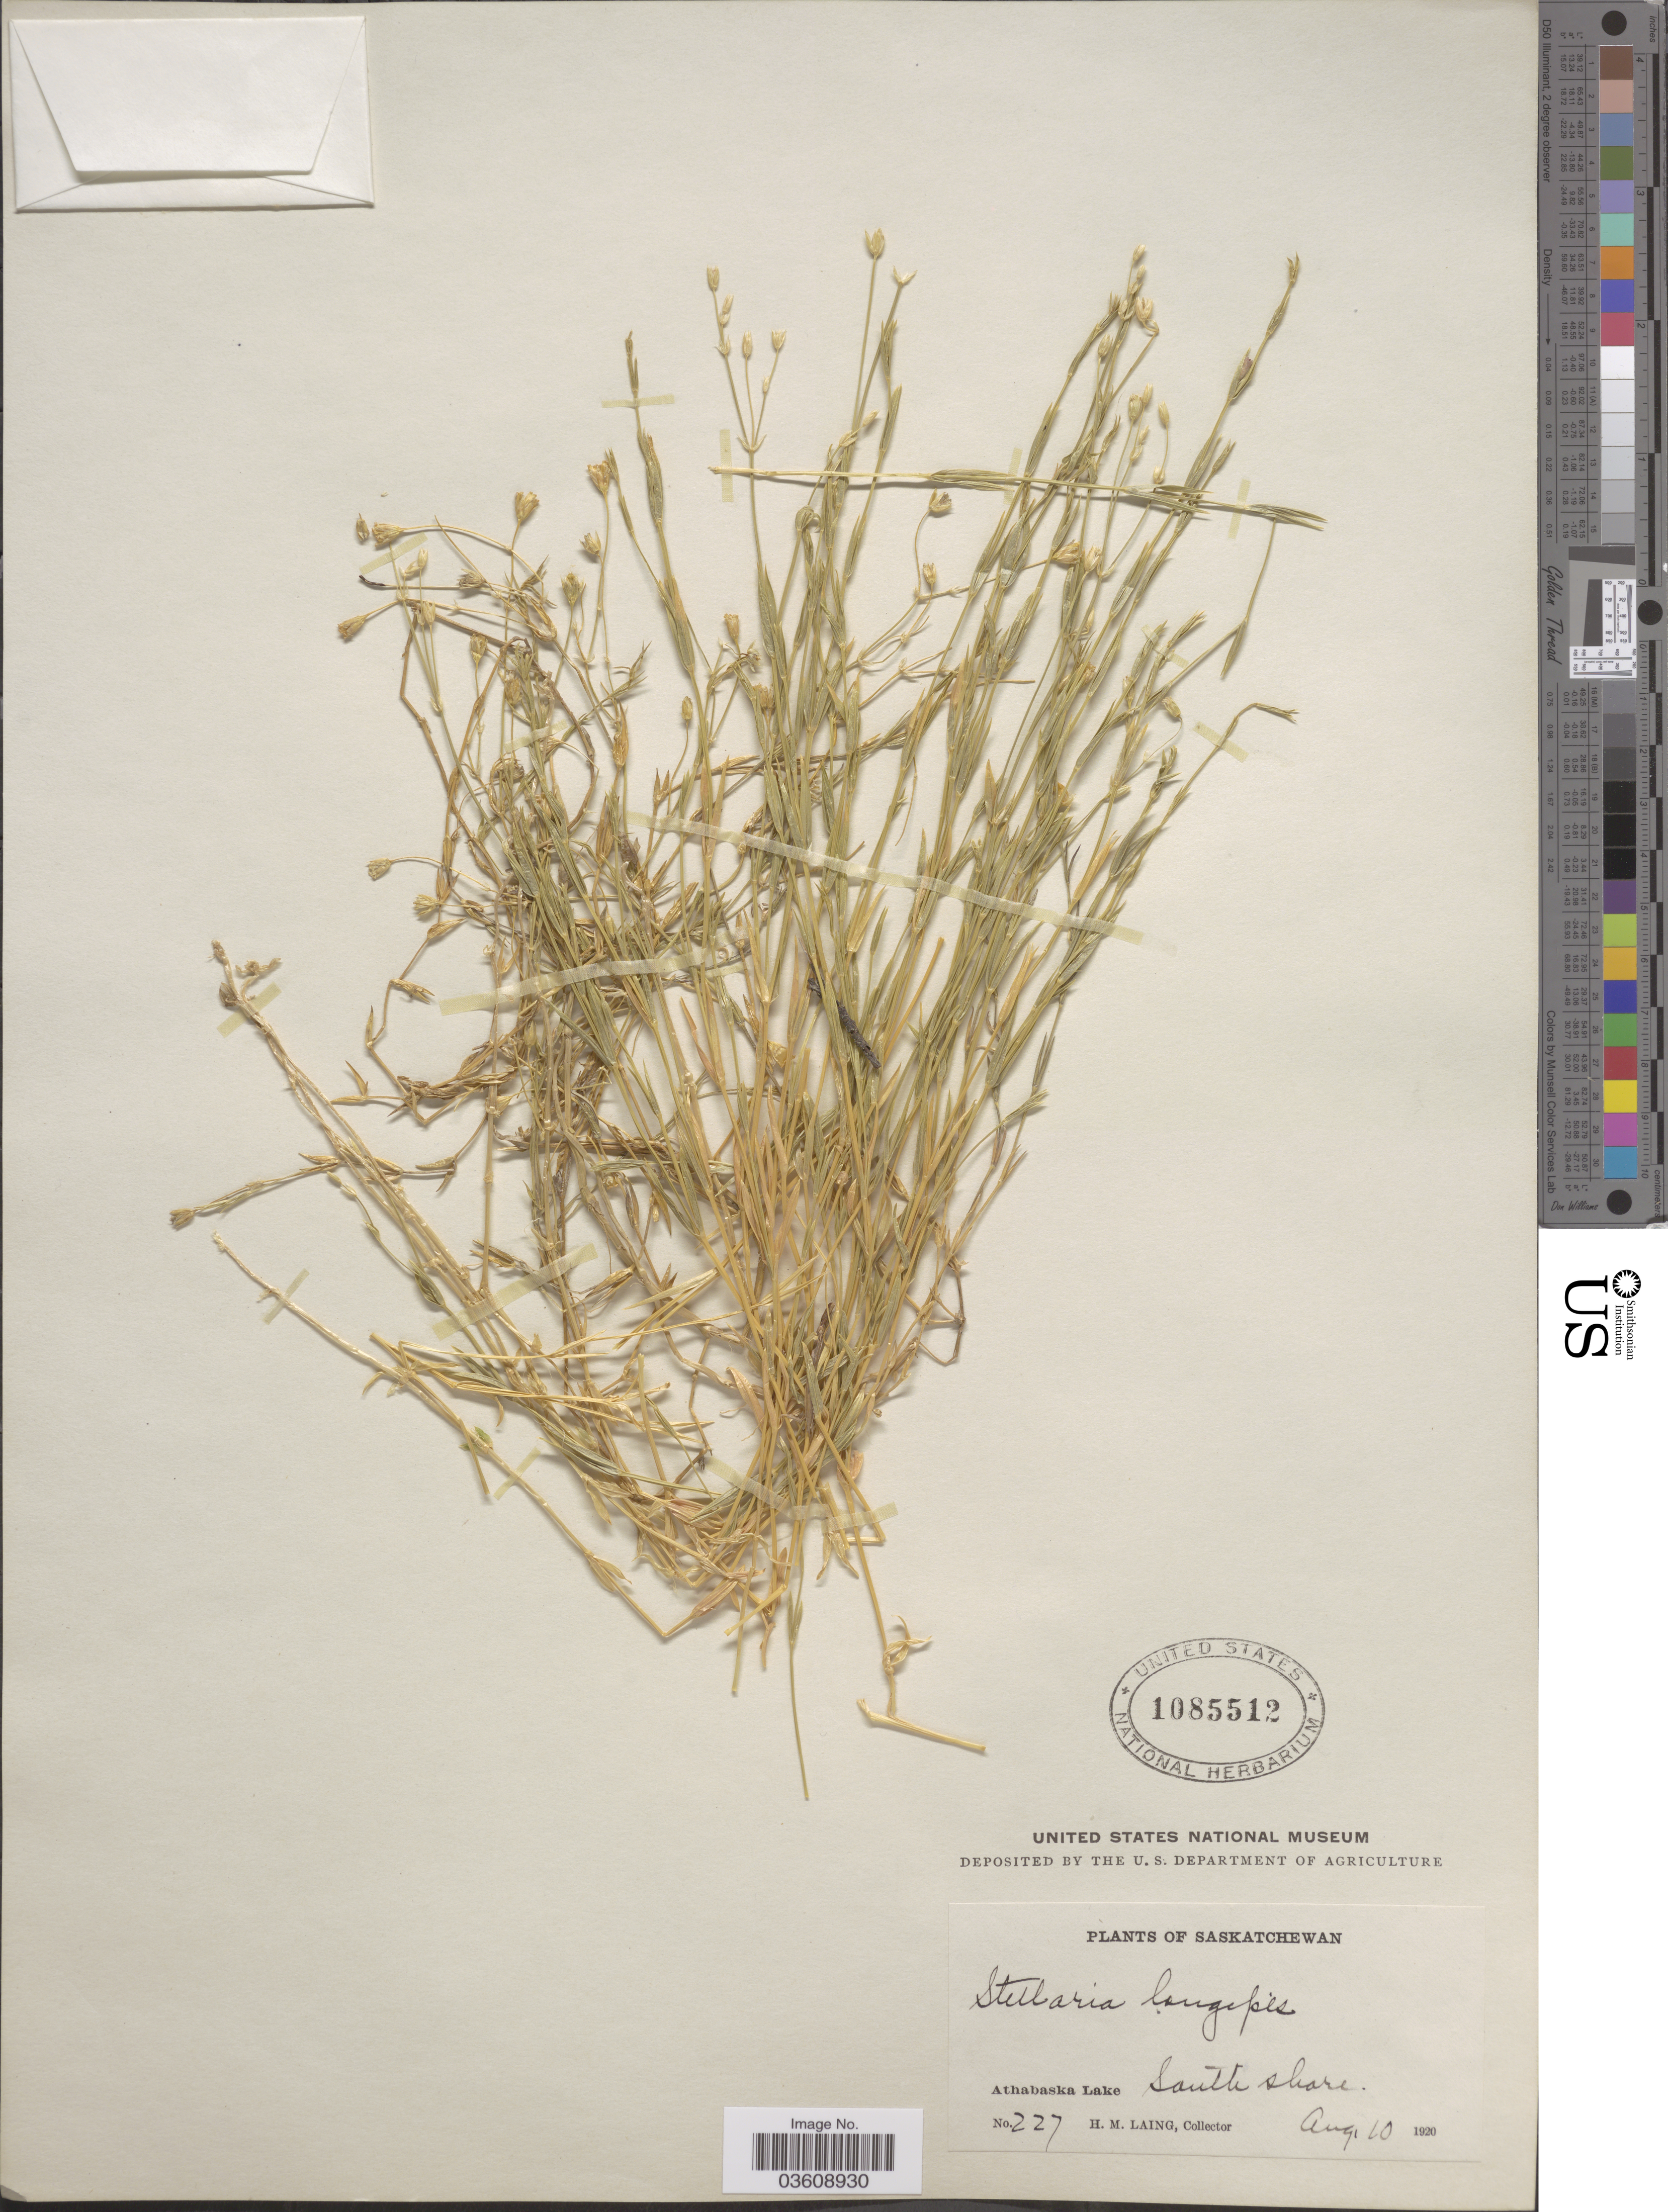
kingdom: Plantae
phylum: Tracheophyta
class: Magnoliopsida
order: Caryophyllales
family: Caryophyllaceae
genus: Stellaria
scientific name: Stellaria longipes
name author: Goldie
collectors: H. Laing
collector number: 227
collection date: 1920-08-10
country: Canada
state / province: Saskatchewan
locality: Athabaska Lake, South shore.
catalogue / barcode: US 1085512